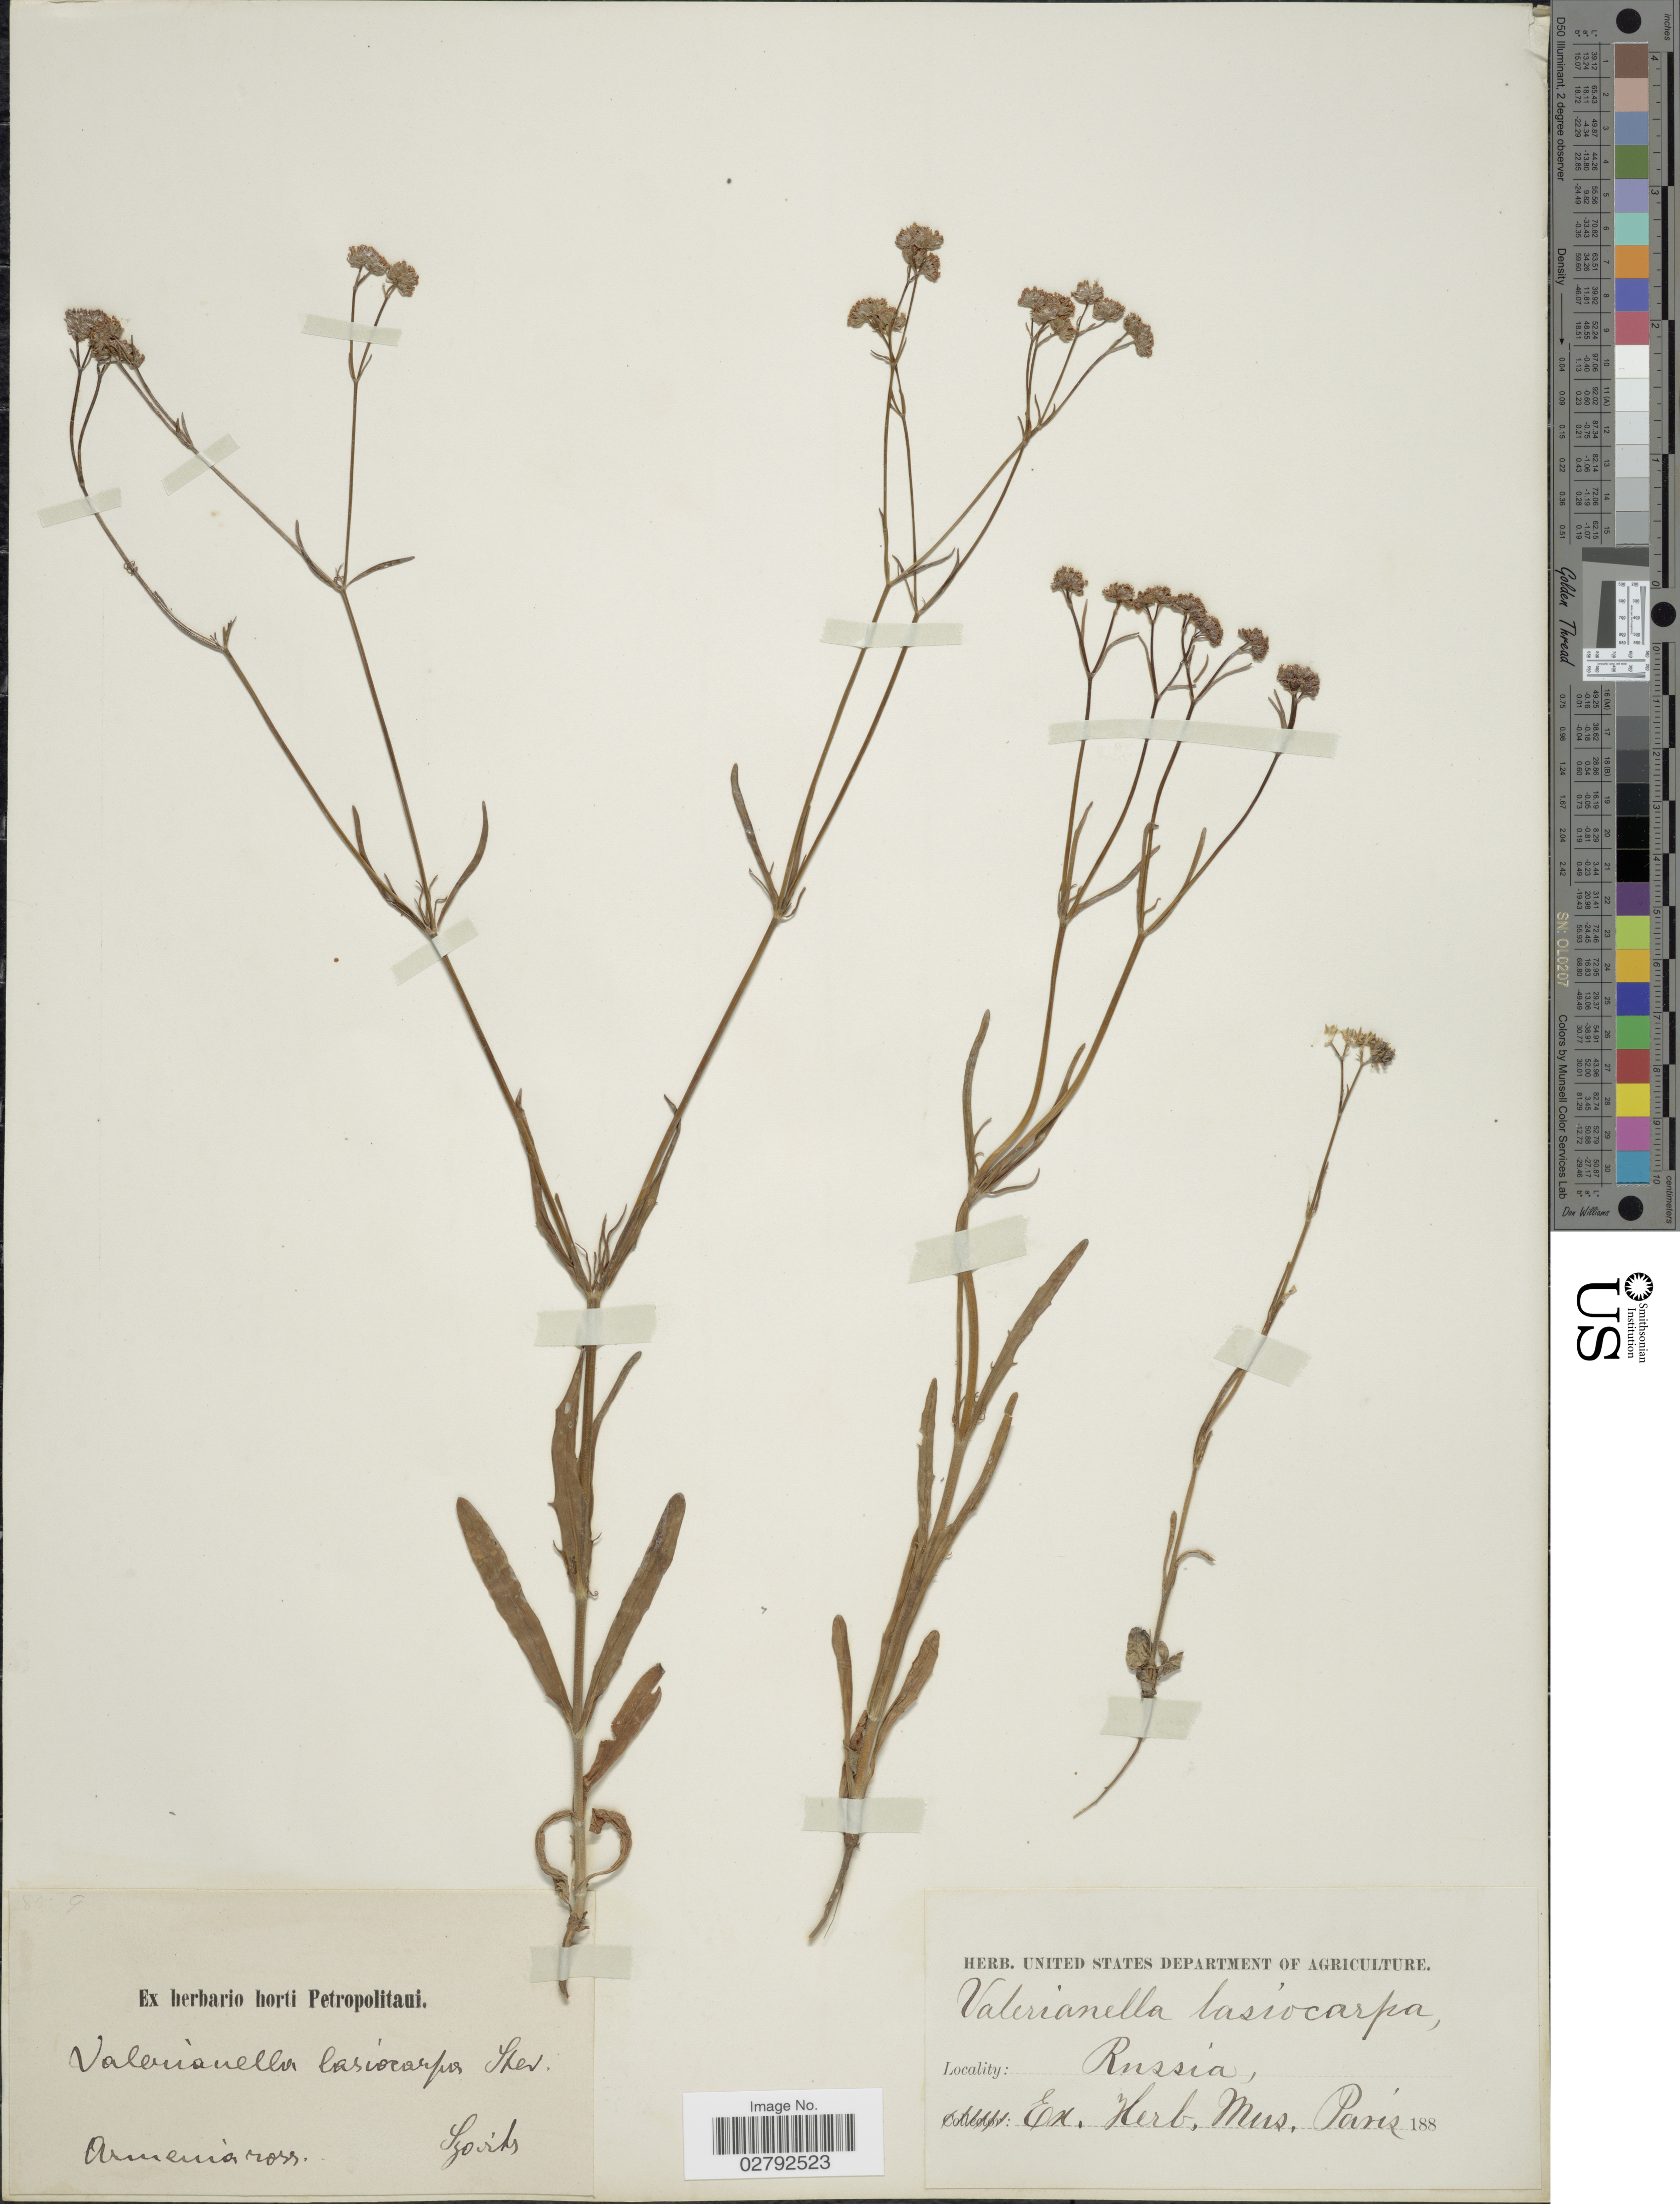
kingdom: Plantae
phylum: Tracheophyta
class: Magnoliopsida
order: Dipsacales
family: Caprifoliaceae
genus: Valerianella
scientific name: Valerianella lasiocarpa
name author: (Steven) Betcke.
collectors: Szovits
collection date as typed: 188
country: Russian Federation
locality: Armenia ross.